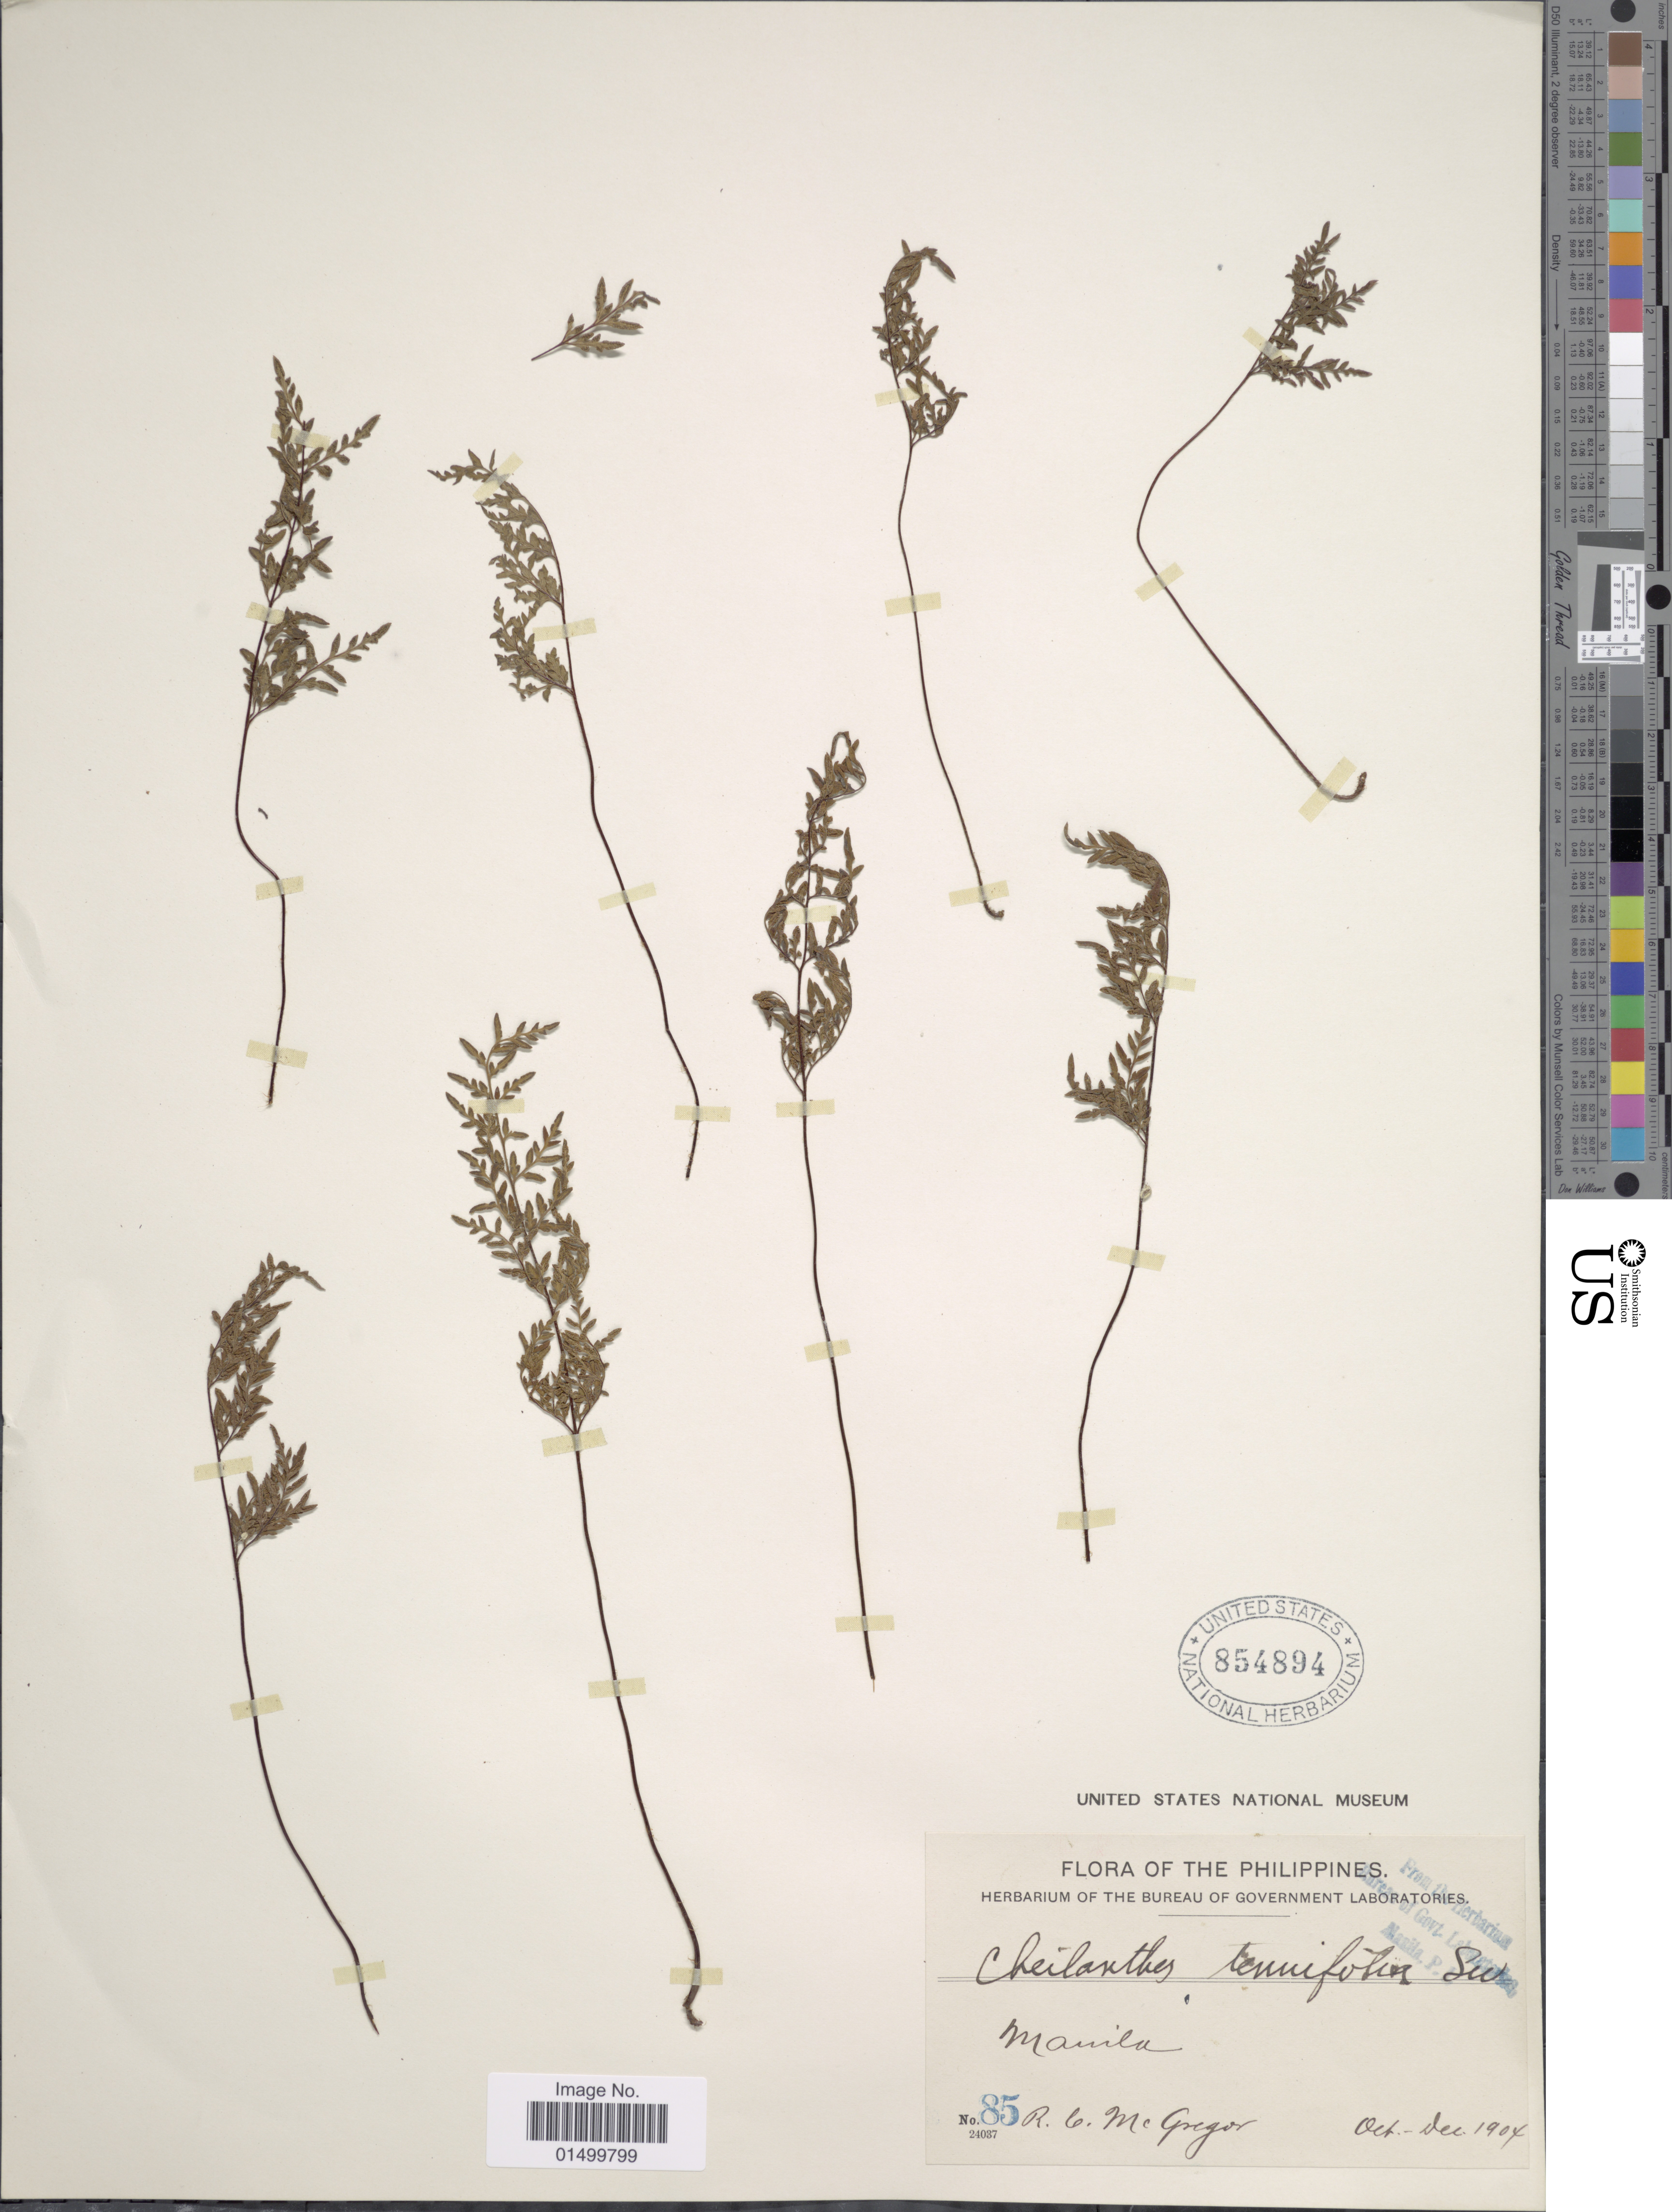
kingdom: Plantae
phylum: Tracheophyta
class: Polypodiopsida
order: Polypodiales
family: Pteridaceae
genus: Cheilanthes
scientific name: Cheilanthes tenuifolia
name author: (Burm. f.) Sw.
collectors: R. C. McGregor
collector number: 85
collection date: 1904-10/1904-12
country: Philippines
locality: Manila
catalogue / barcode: US 854894